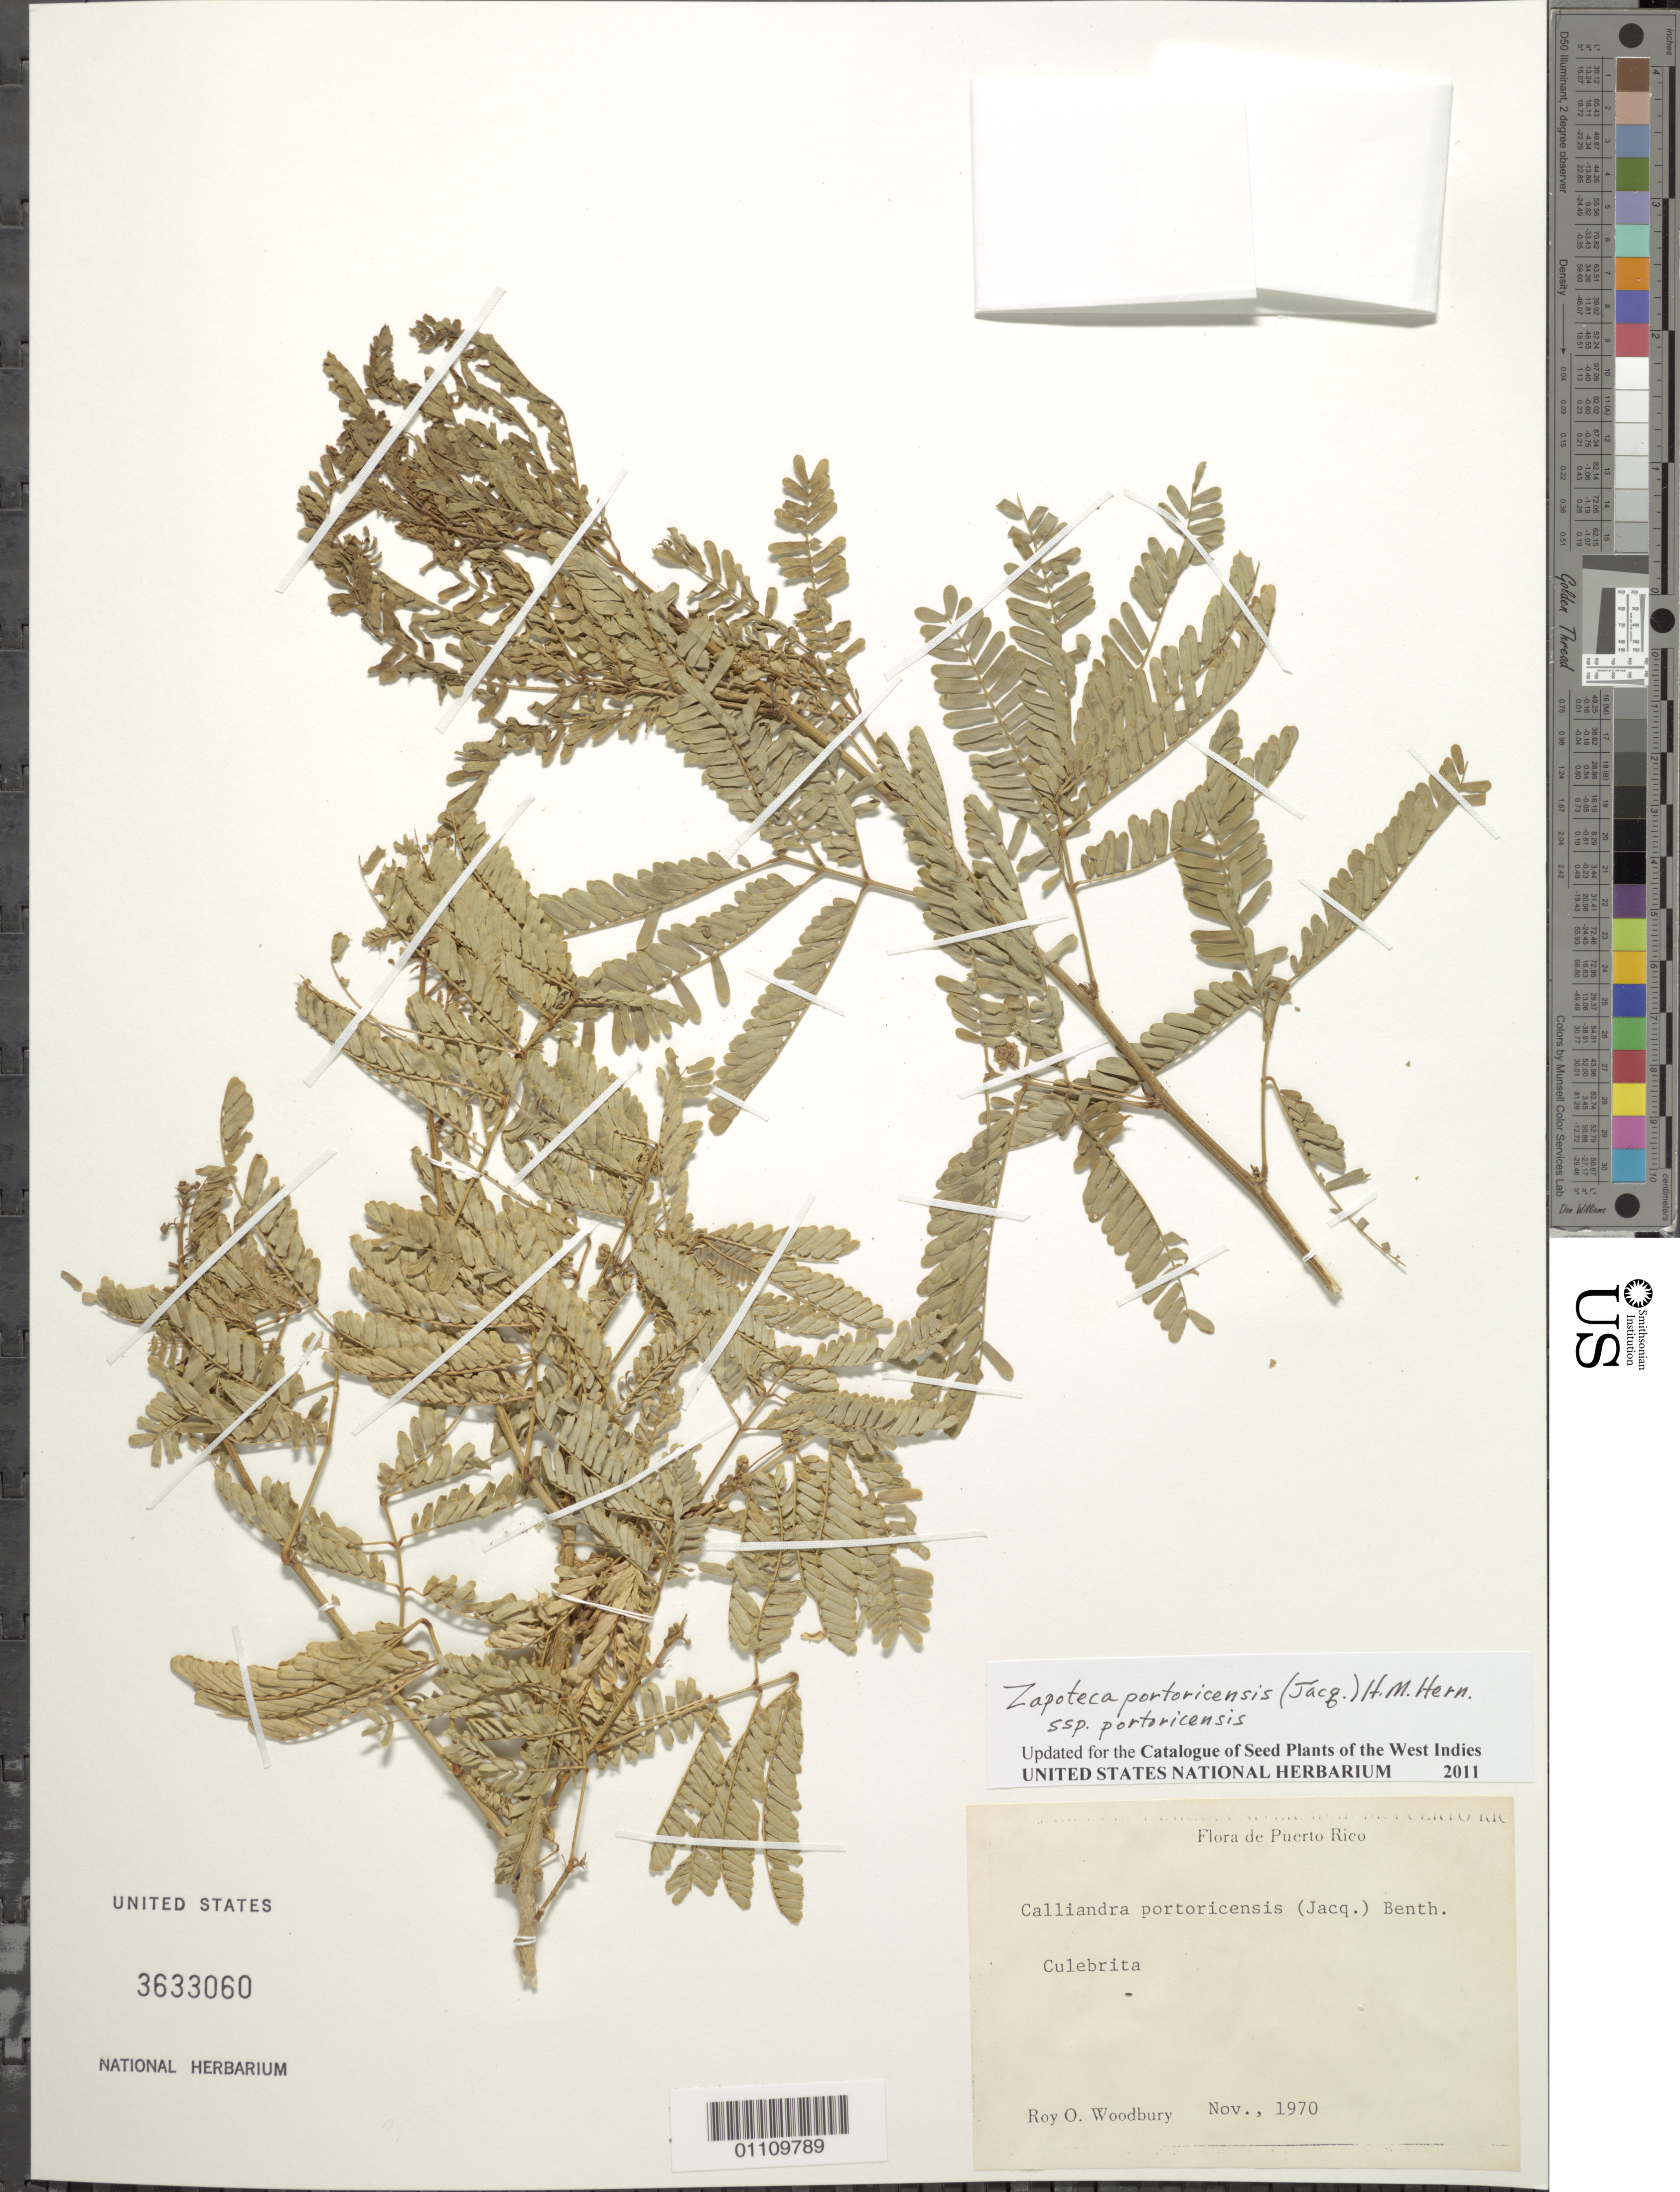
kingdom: Plantae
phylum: Tracheophyta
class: Magnoliopsida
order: Fabales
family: Fabaceae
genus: Zapoteca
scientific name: Zapoteca portoricensis subsp. portoricensis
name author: (Jacq.) H.M. Hern.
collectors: R. O. Woodbury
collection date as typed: Nov 1970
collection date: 1970-11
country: Puerto Rico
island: Puerto Rico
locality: Culebrita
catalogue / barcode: US 3633060